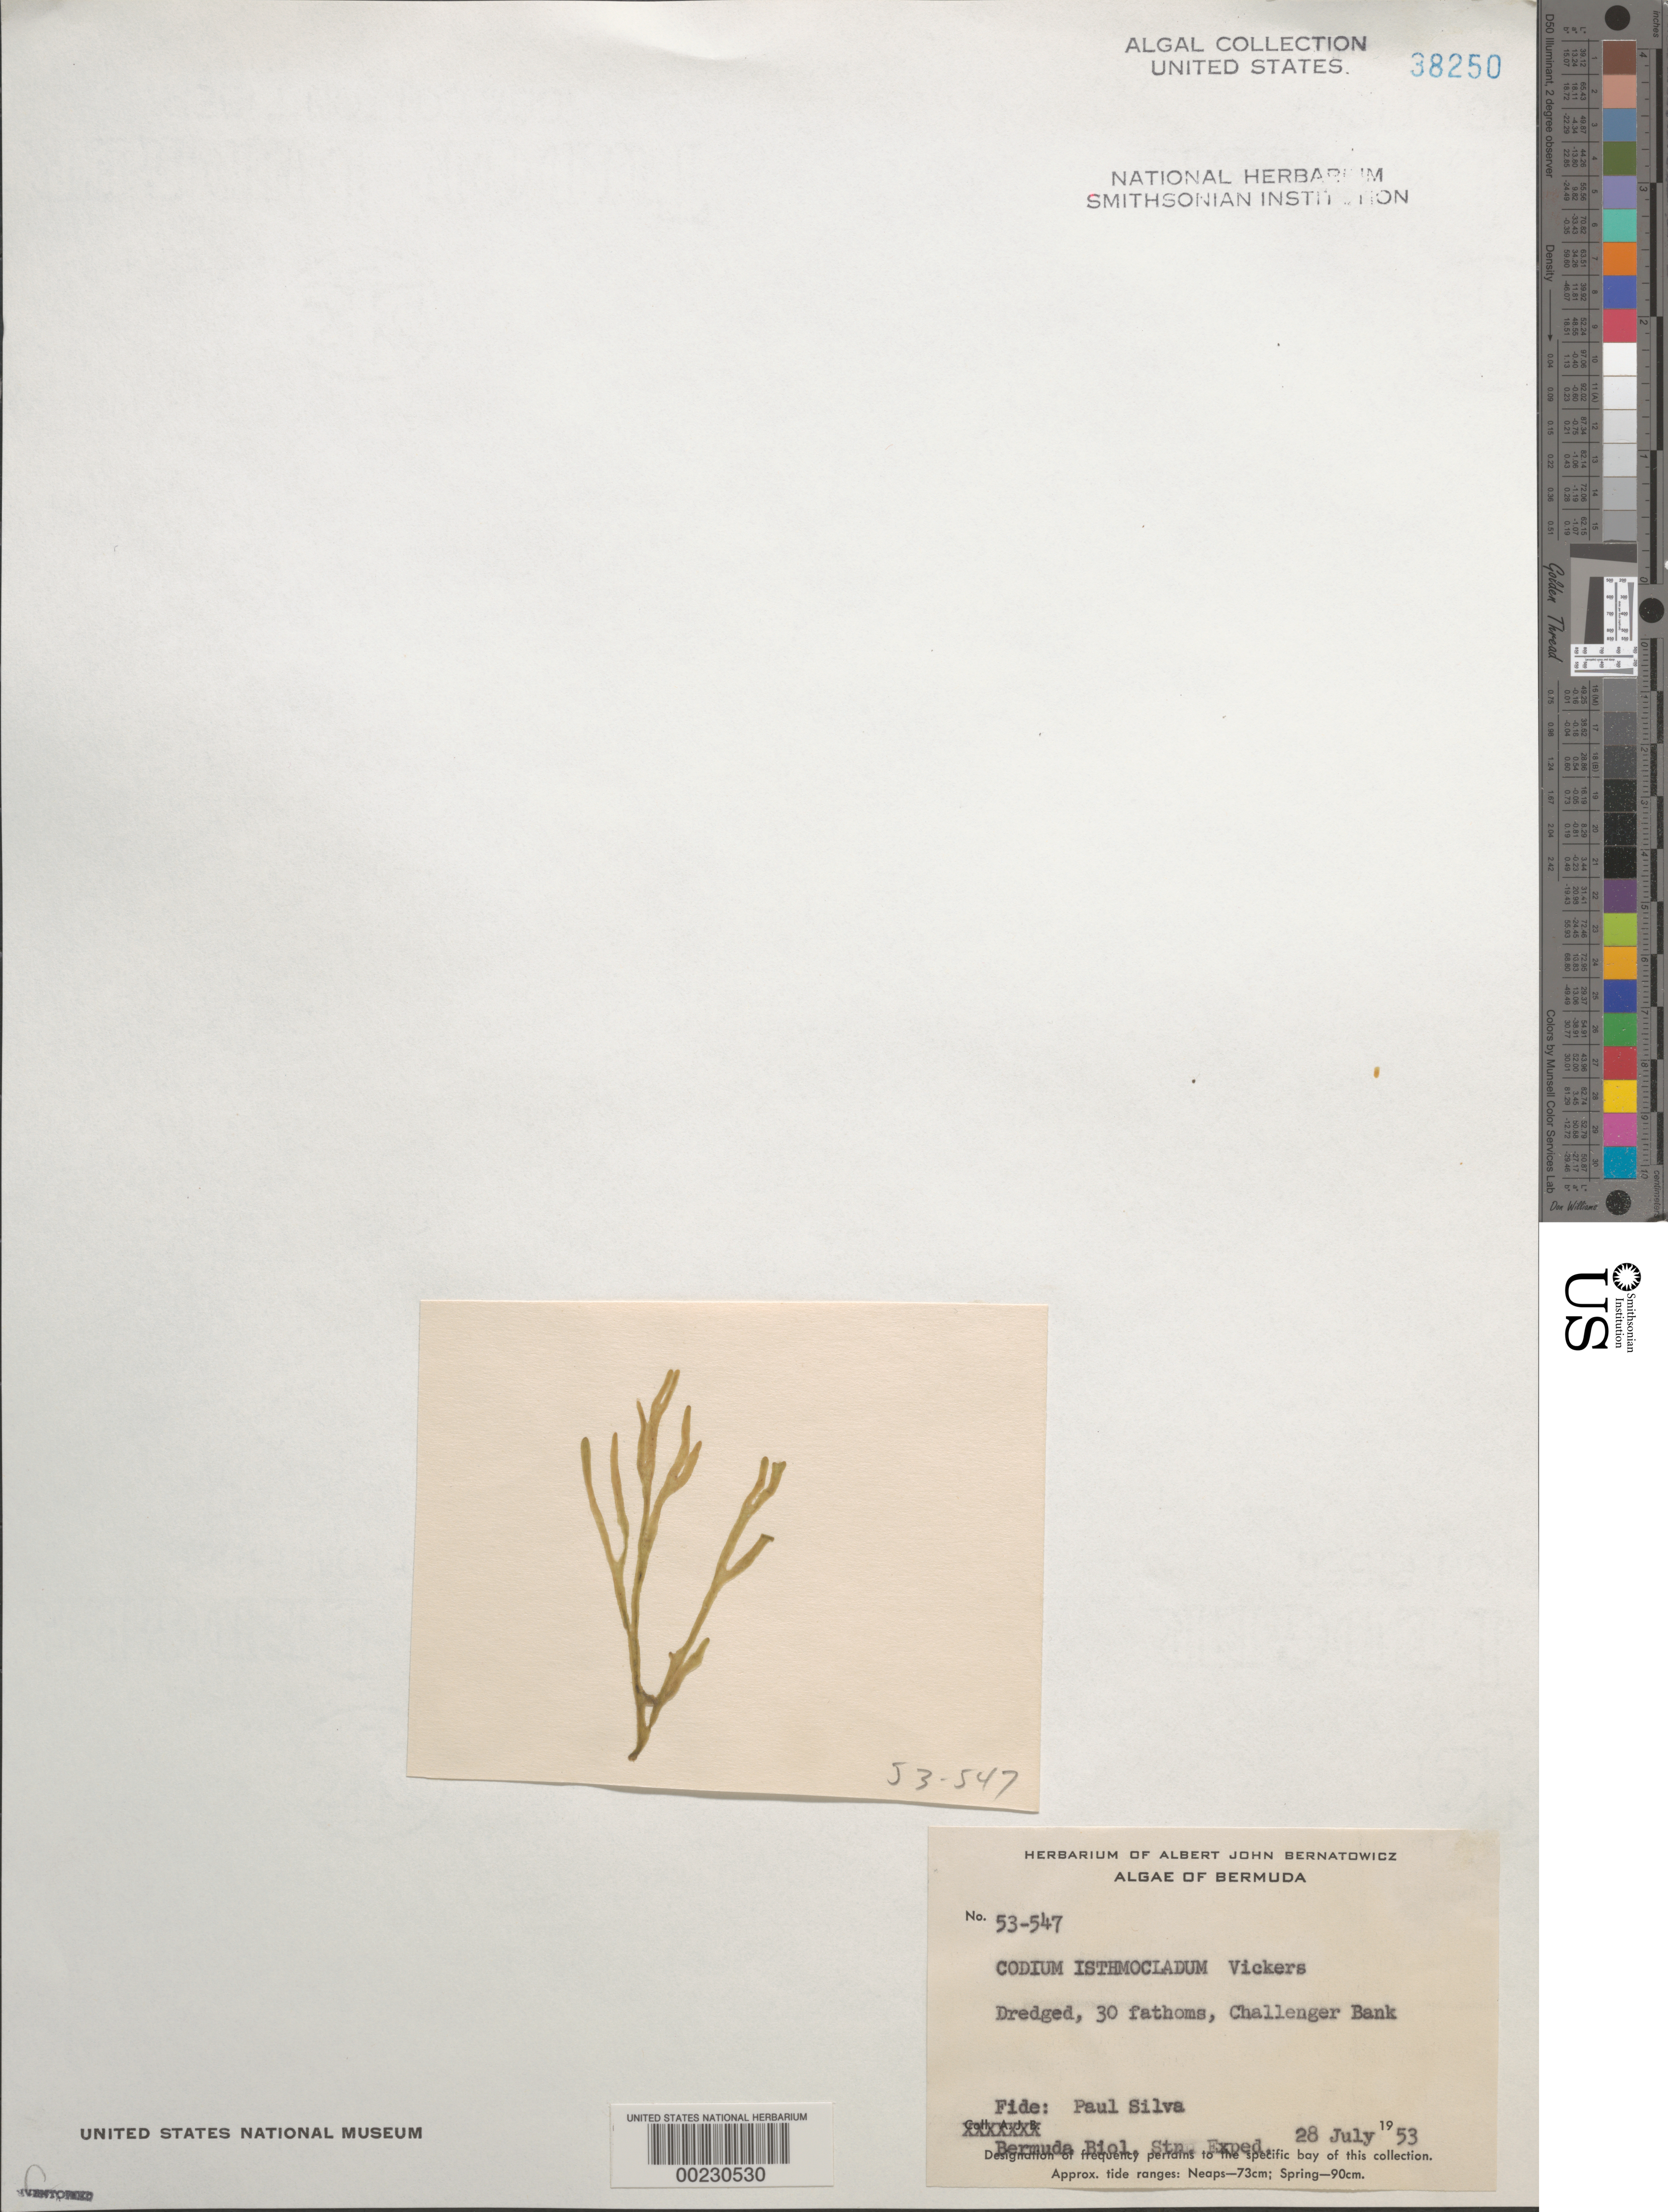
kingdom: Plantae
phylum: Chlorophyta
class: Ulvophyceae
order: Bryopsidales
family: Codiaceae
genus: Codium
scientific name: Codium isthmocladum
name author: Vickers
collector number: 53-547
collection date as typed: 28 Jul 1953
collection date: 1953-07-28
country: Bermuda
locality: Challenger Bank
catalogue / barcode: US 38250